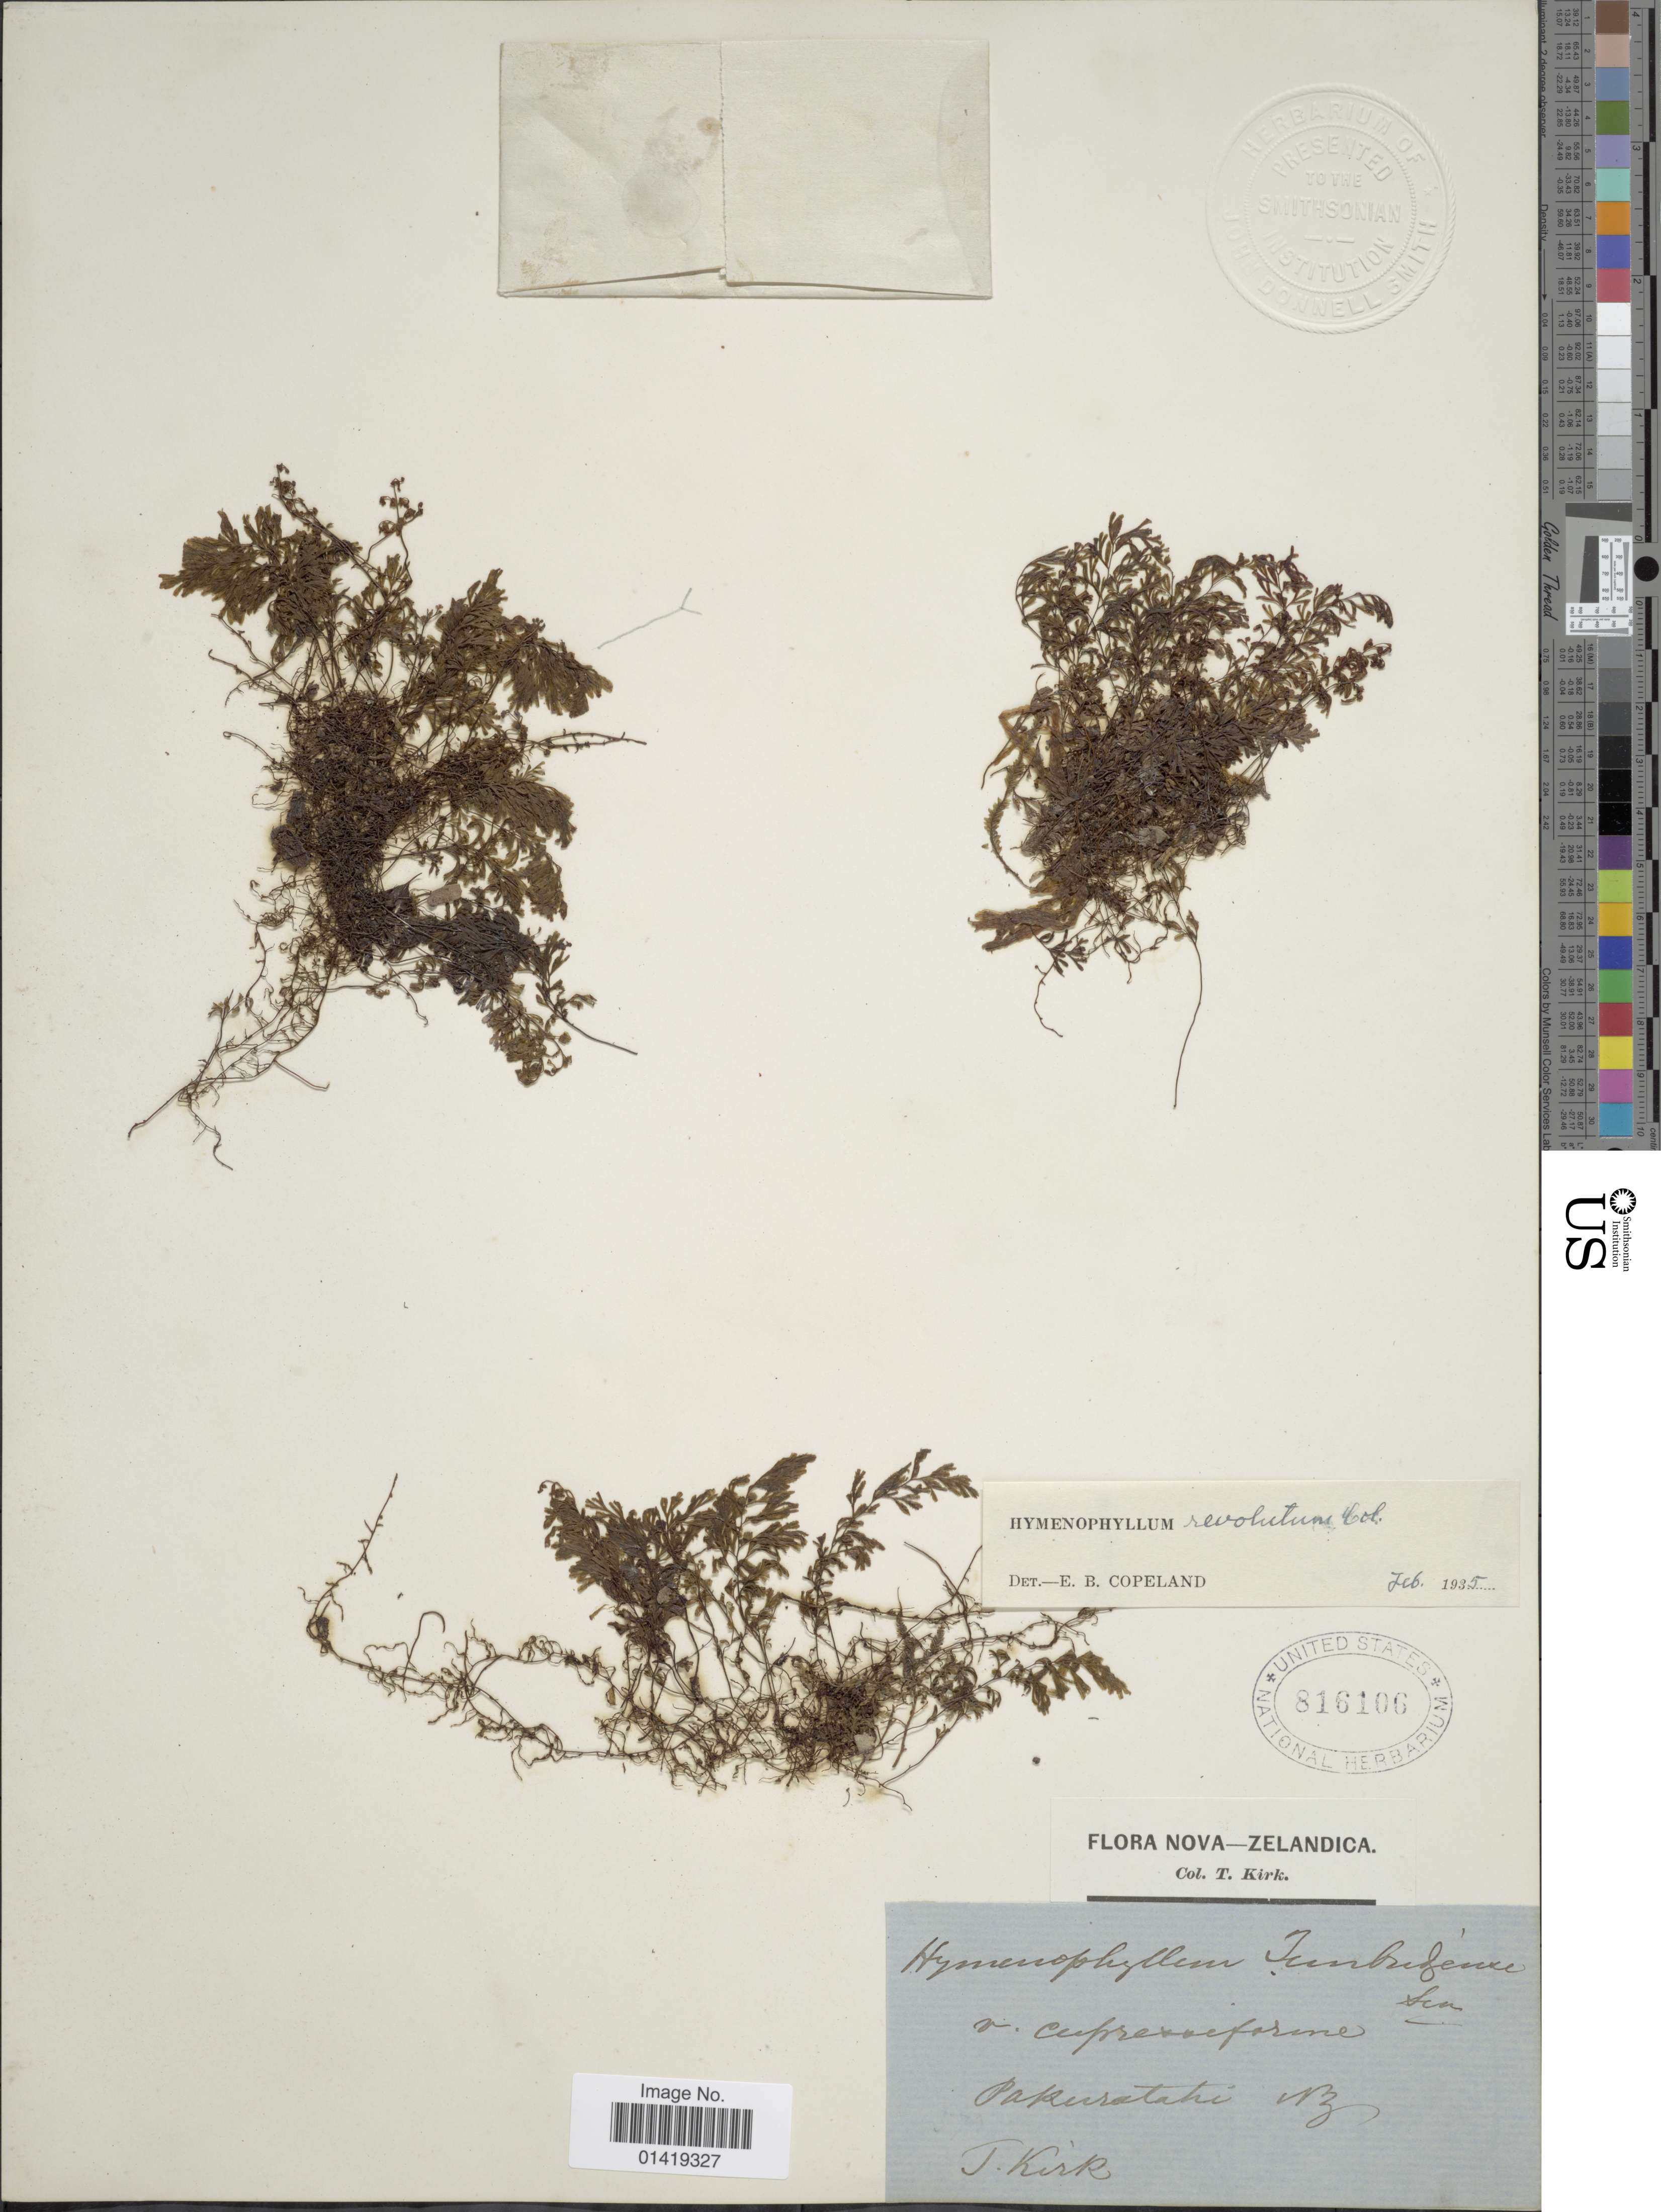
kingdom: Plantae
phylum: Tracheophyta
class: Polypodiopsida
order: Hymenophyllales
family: Hymenophyllaceae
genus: Hymenophyllum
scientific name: Hymenophyllum revolutum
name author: Colenso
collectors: T. Kirk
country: New Zealand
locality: Pakurataki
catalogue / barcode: US 816106